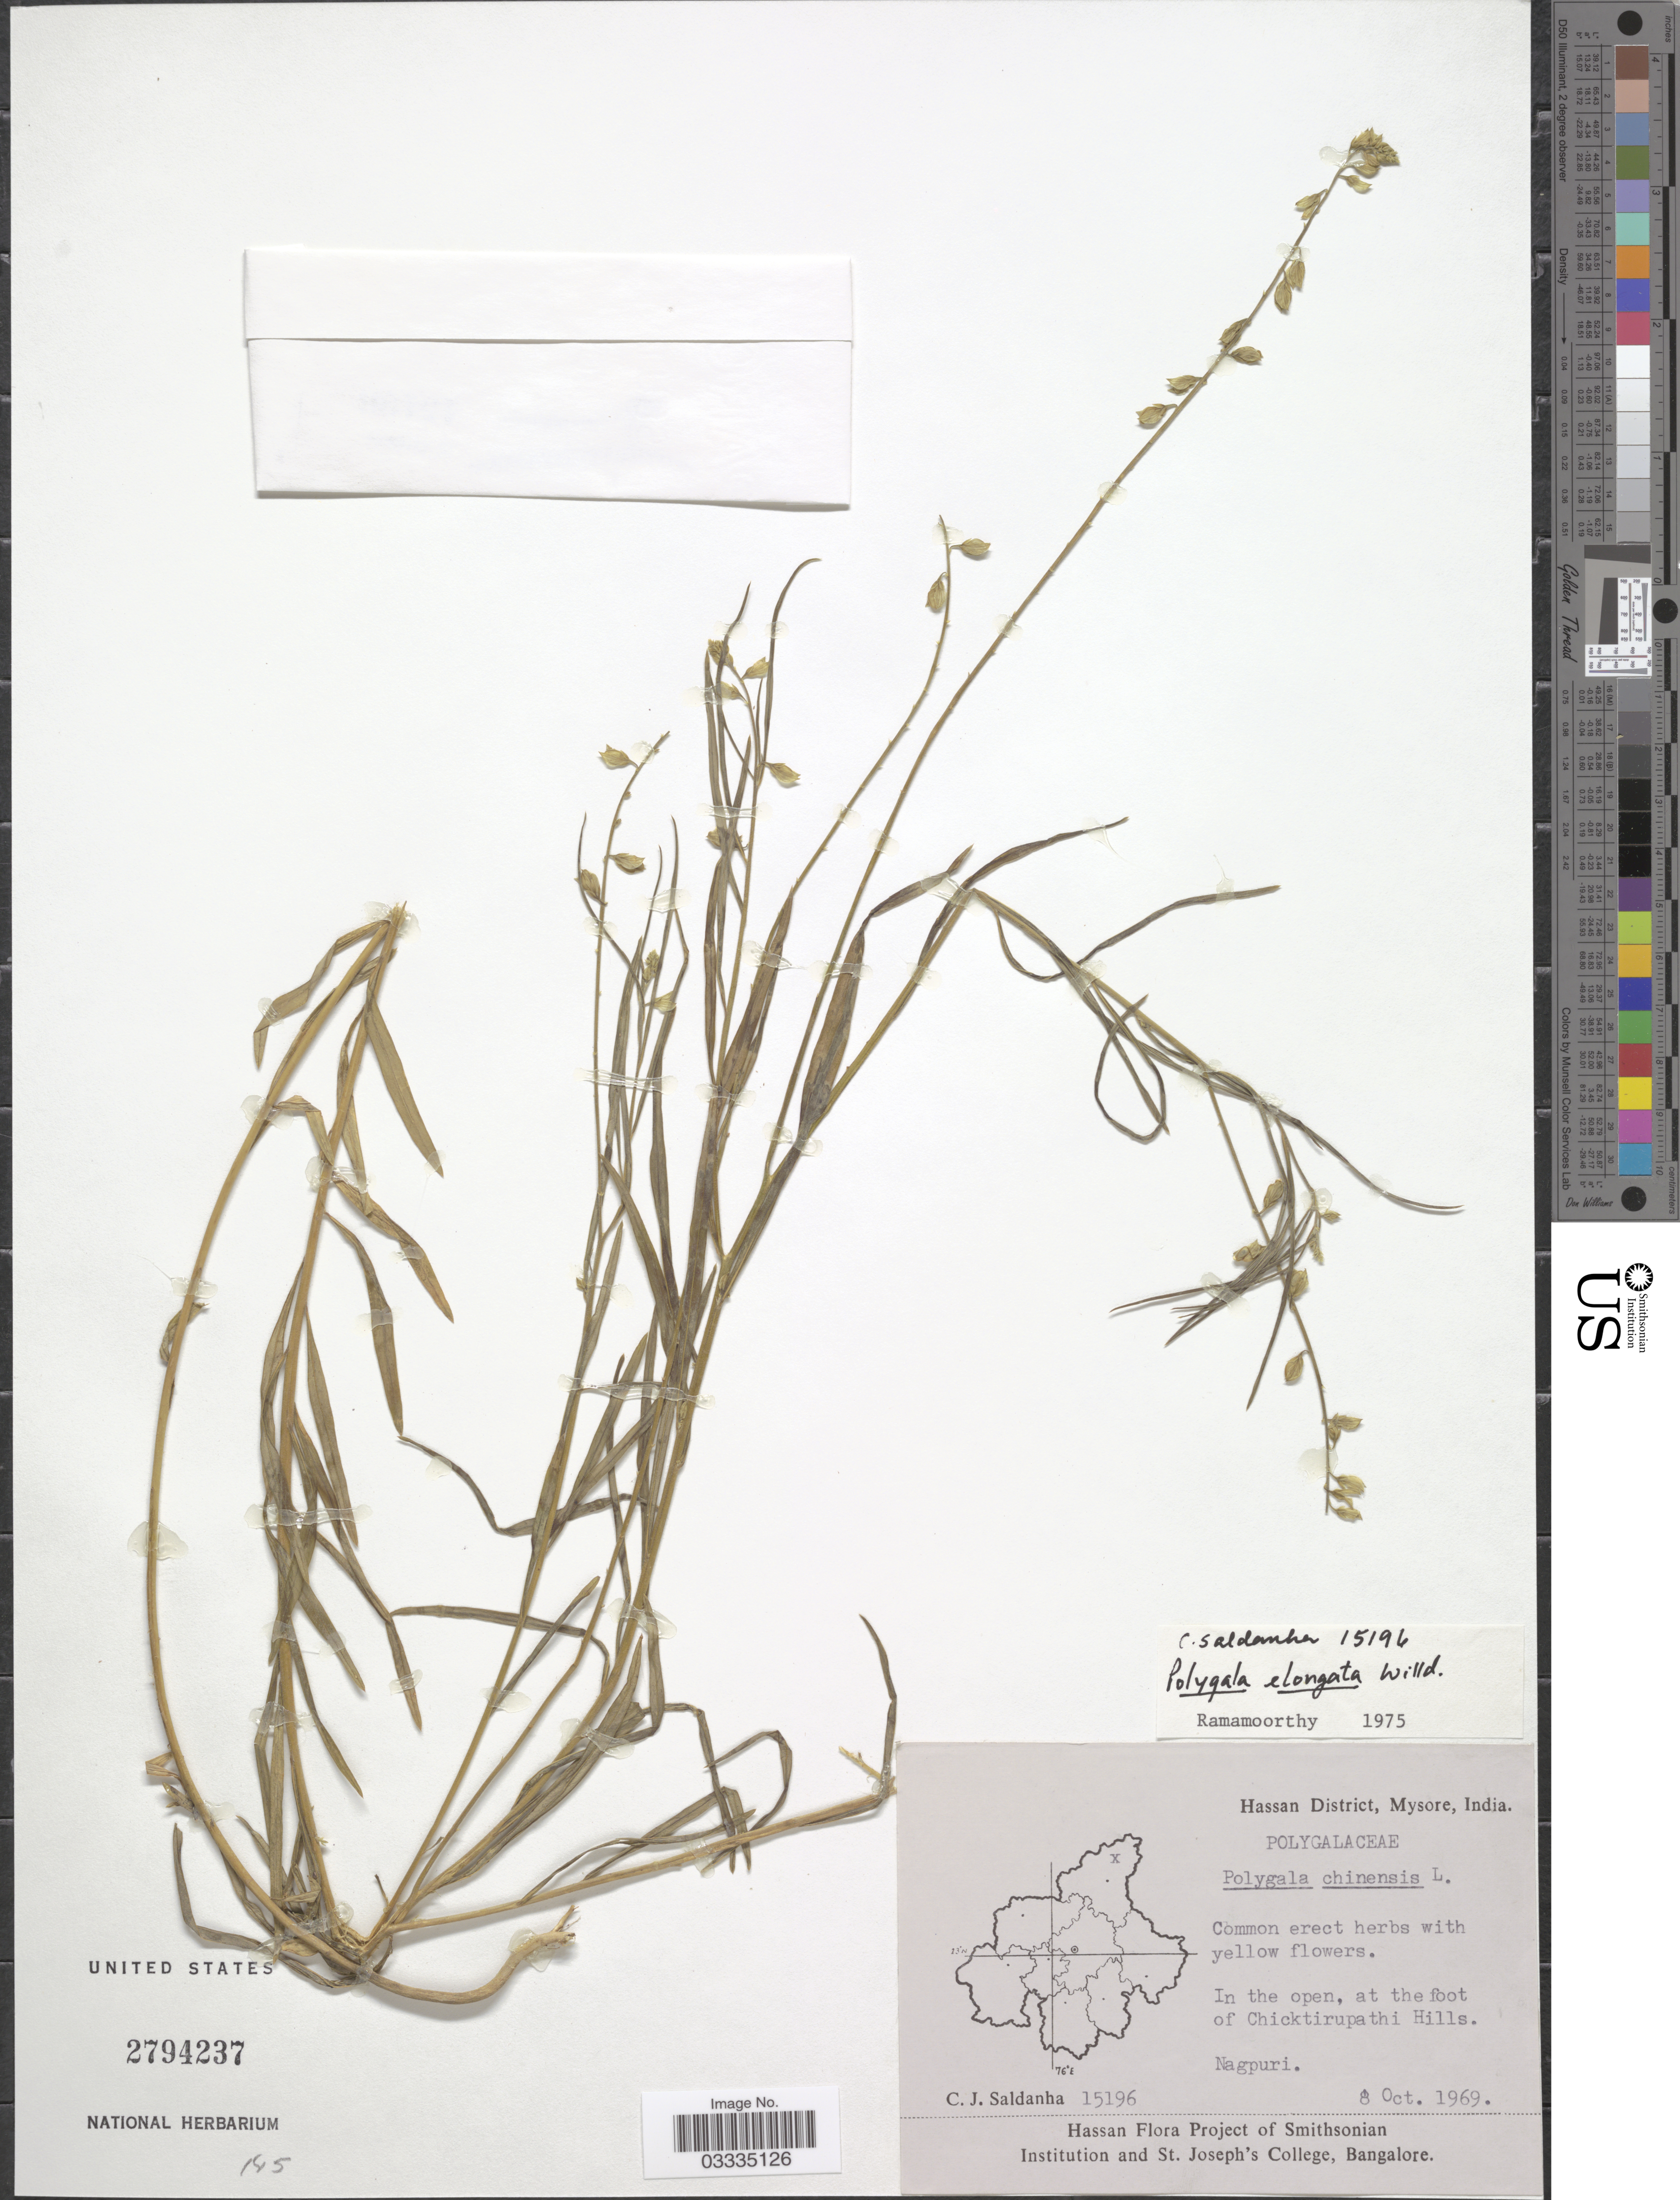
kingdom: Plantae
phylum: Tracheophyta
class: Magnoliopsida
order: Fabales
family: Polygalaceae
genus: Polygala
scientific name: Polygala elongata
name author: Klein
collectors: C. J. Saldanha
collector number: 15196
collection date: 1969-10-08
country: India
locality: Hassan District, Mysore. At the foot of Chicktirupathi Hills. Nagpuri.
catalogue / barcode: US 2794237